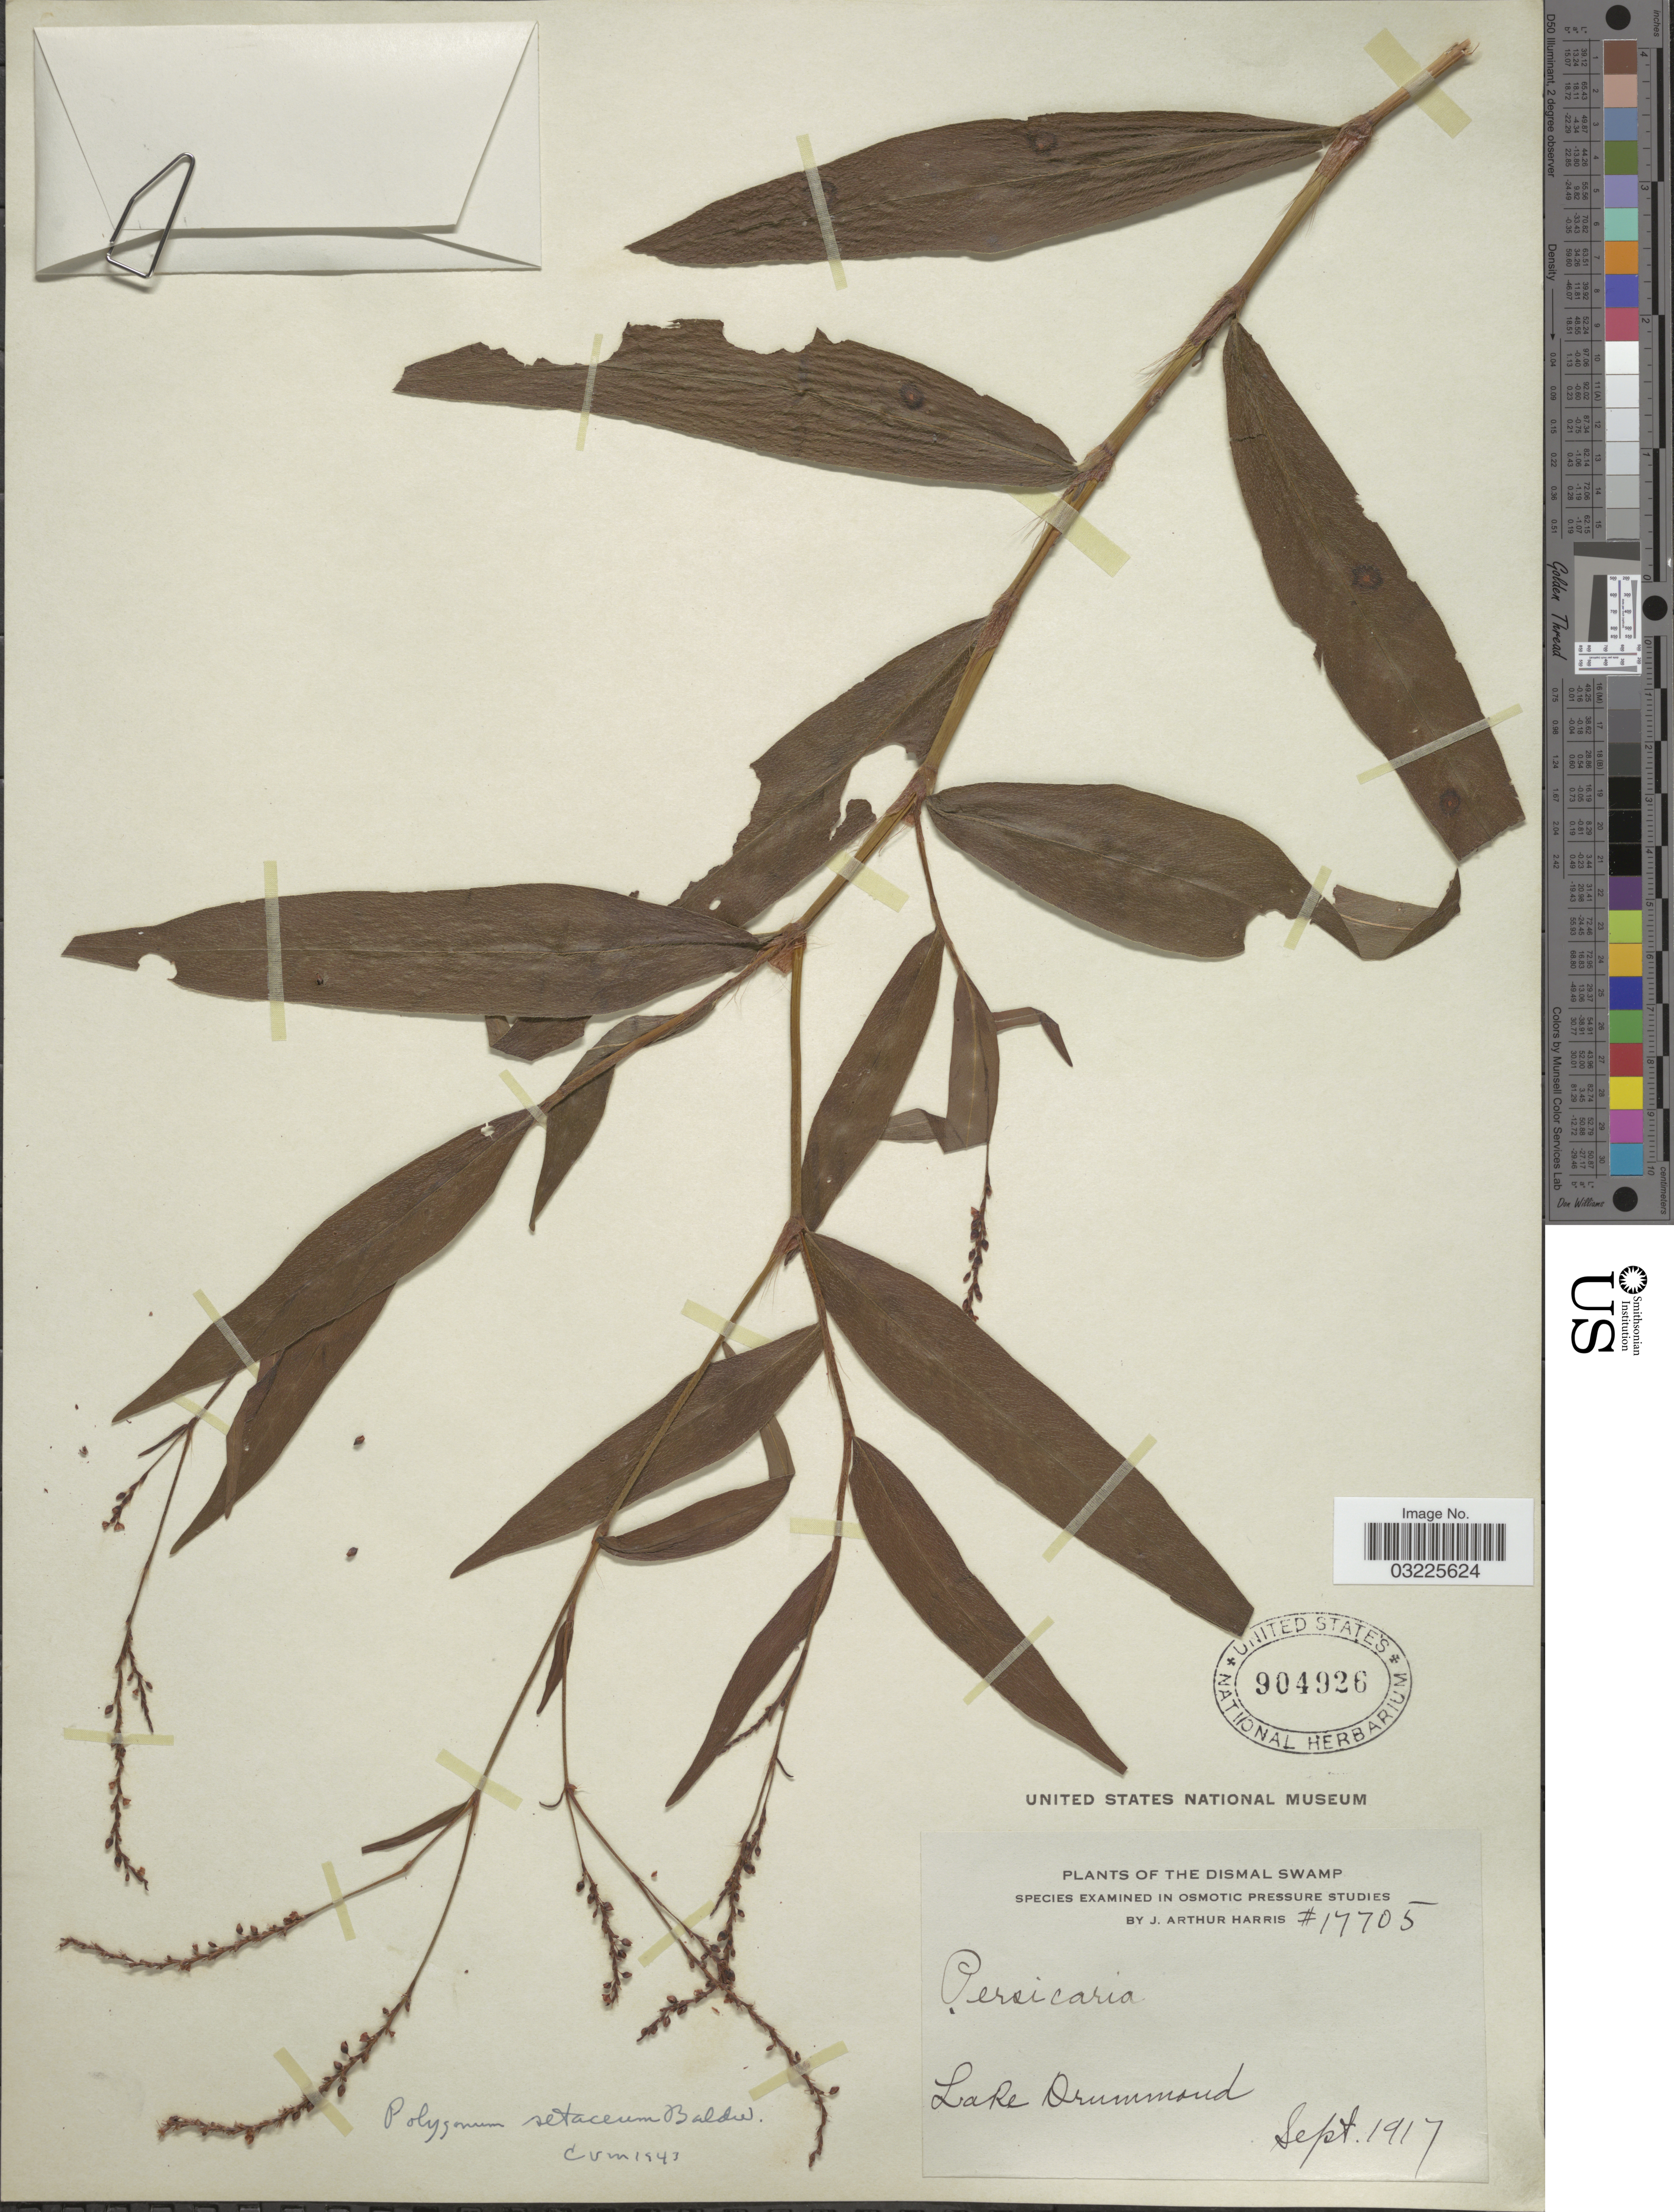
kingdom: Plantae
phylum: Tracheophyta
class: Magnoliopsida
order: Caryophyllales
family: Polygonaceae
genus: Persicaria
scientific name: Persicaria setacea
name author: Small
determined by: Atha, D. E.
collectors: J. A. Harris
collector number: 17705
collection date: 1917-09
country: United States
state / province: Virginia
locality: The Dismal Swamp. Lake Drummond.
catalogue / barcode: US 904926